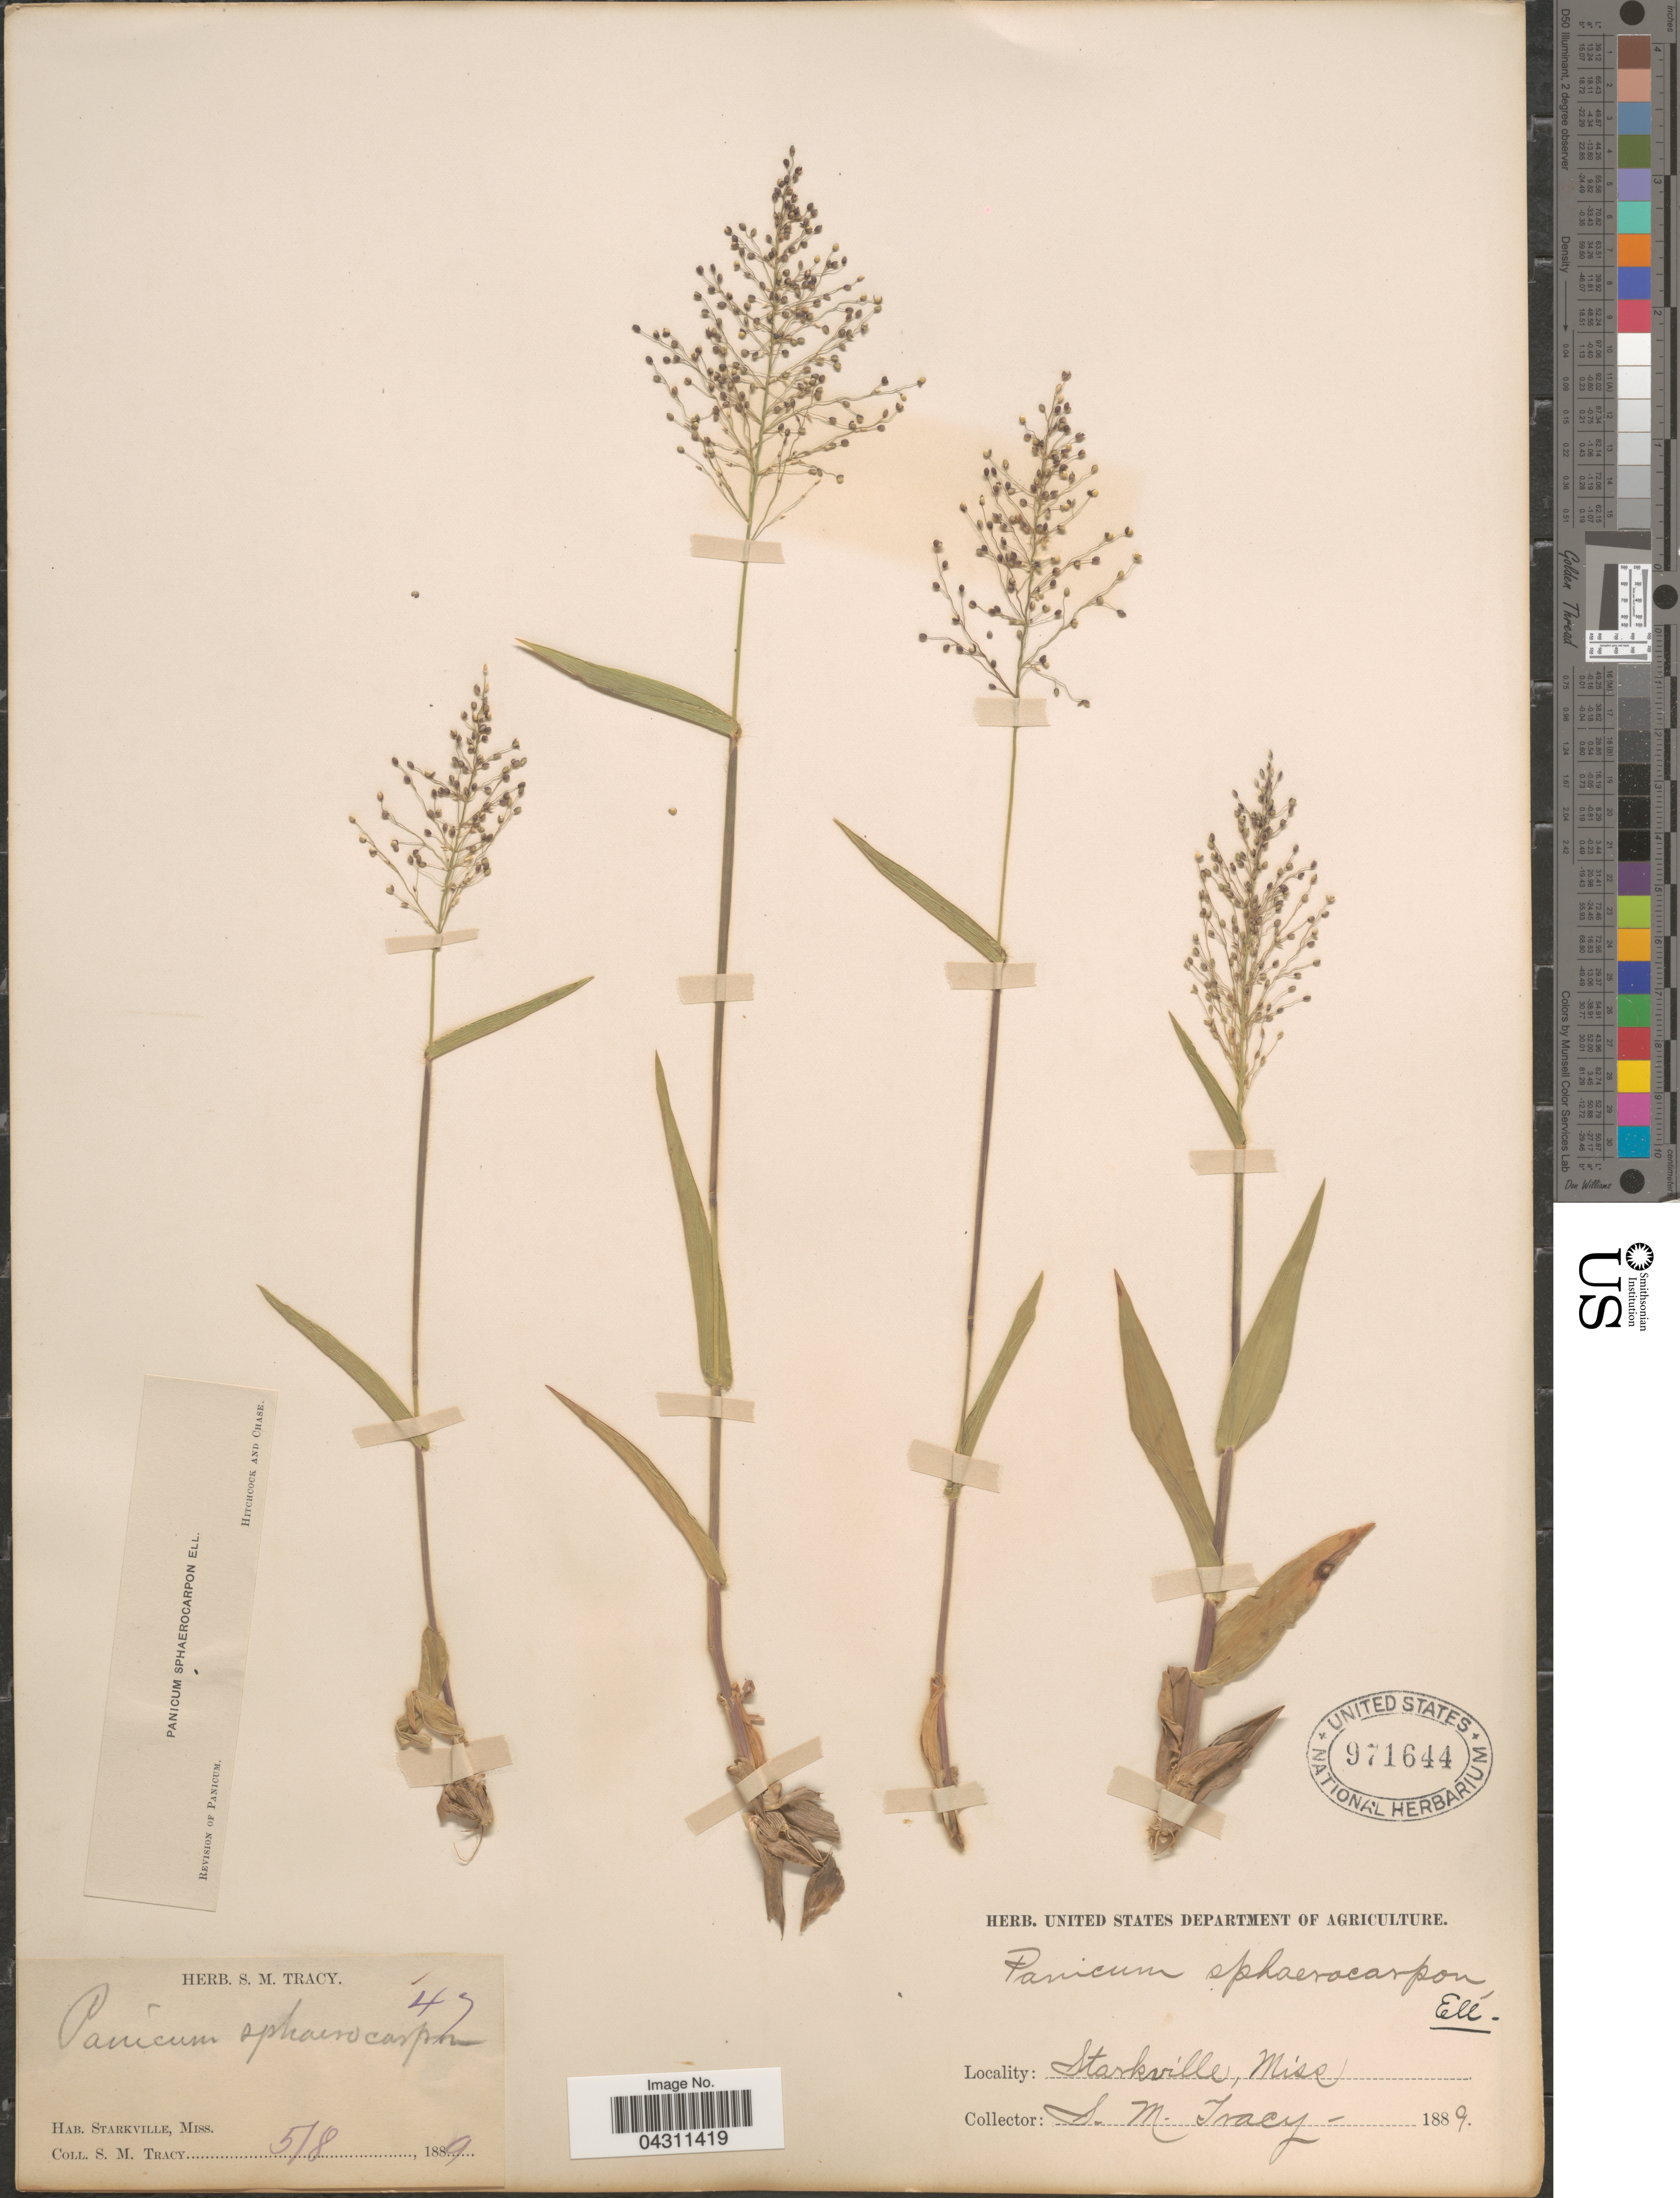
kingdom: Plantae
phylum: Tracheophyta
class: Liliopsida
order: Poales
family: Poaceae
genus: Dichanthelium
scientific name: Dichanthelium sphaerocarpon var. sphaerocarpon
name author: (Elliott) Gould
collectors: S. M. Tracy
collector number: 47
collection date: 1889-05-08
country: United States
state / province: Mississippi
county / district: Oktibbeha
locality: Starkville.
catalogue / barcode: US 971644